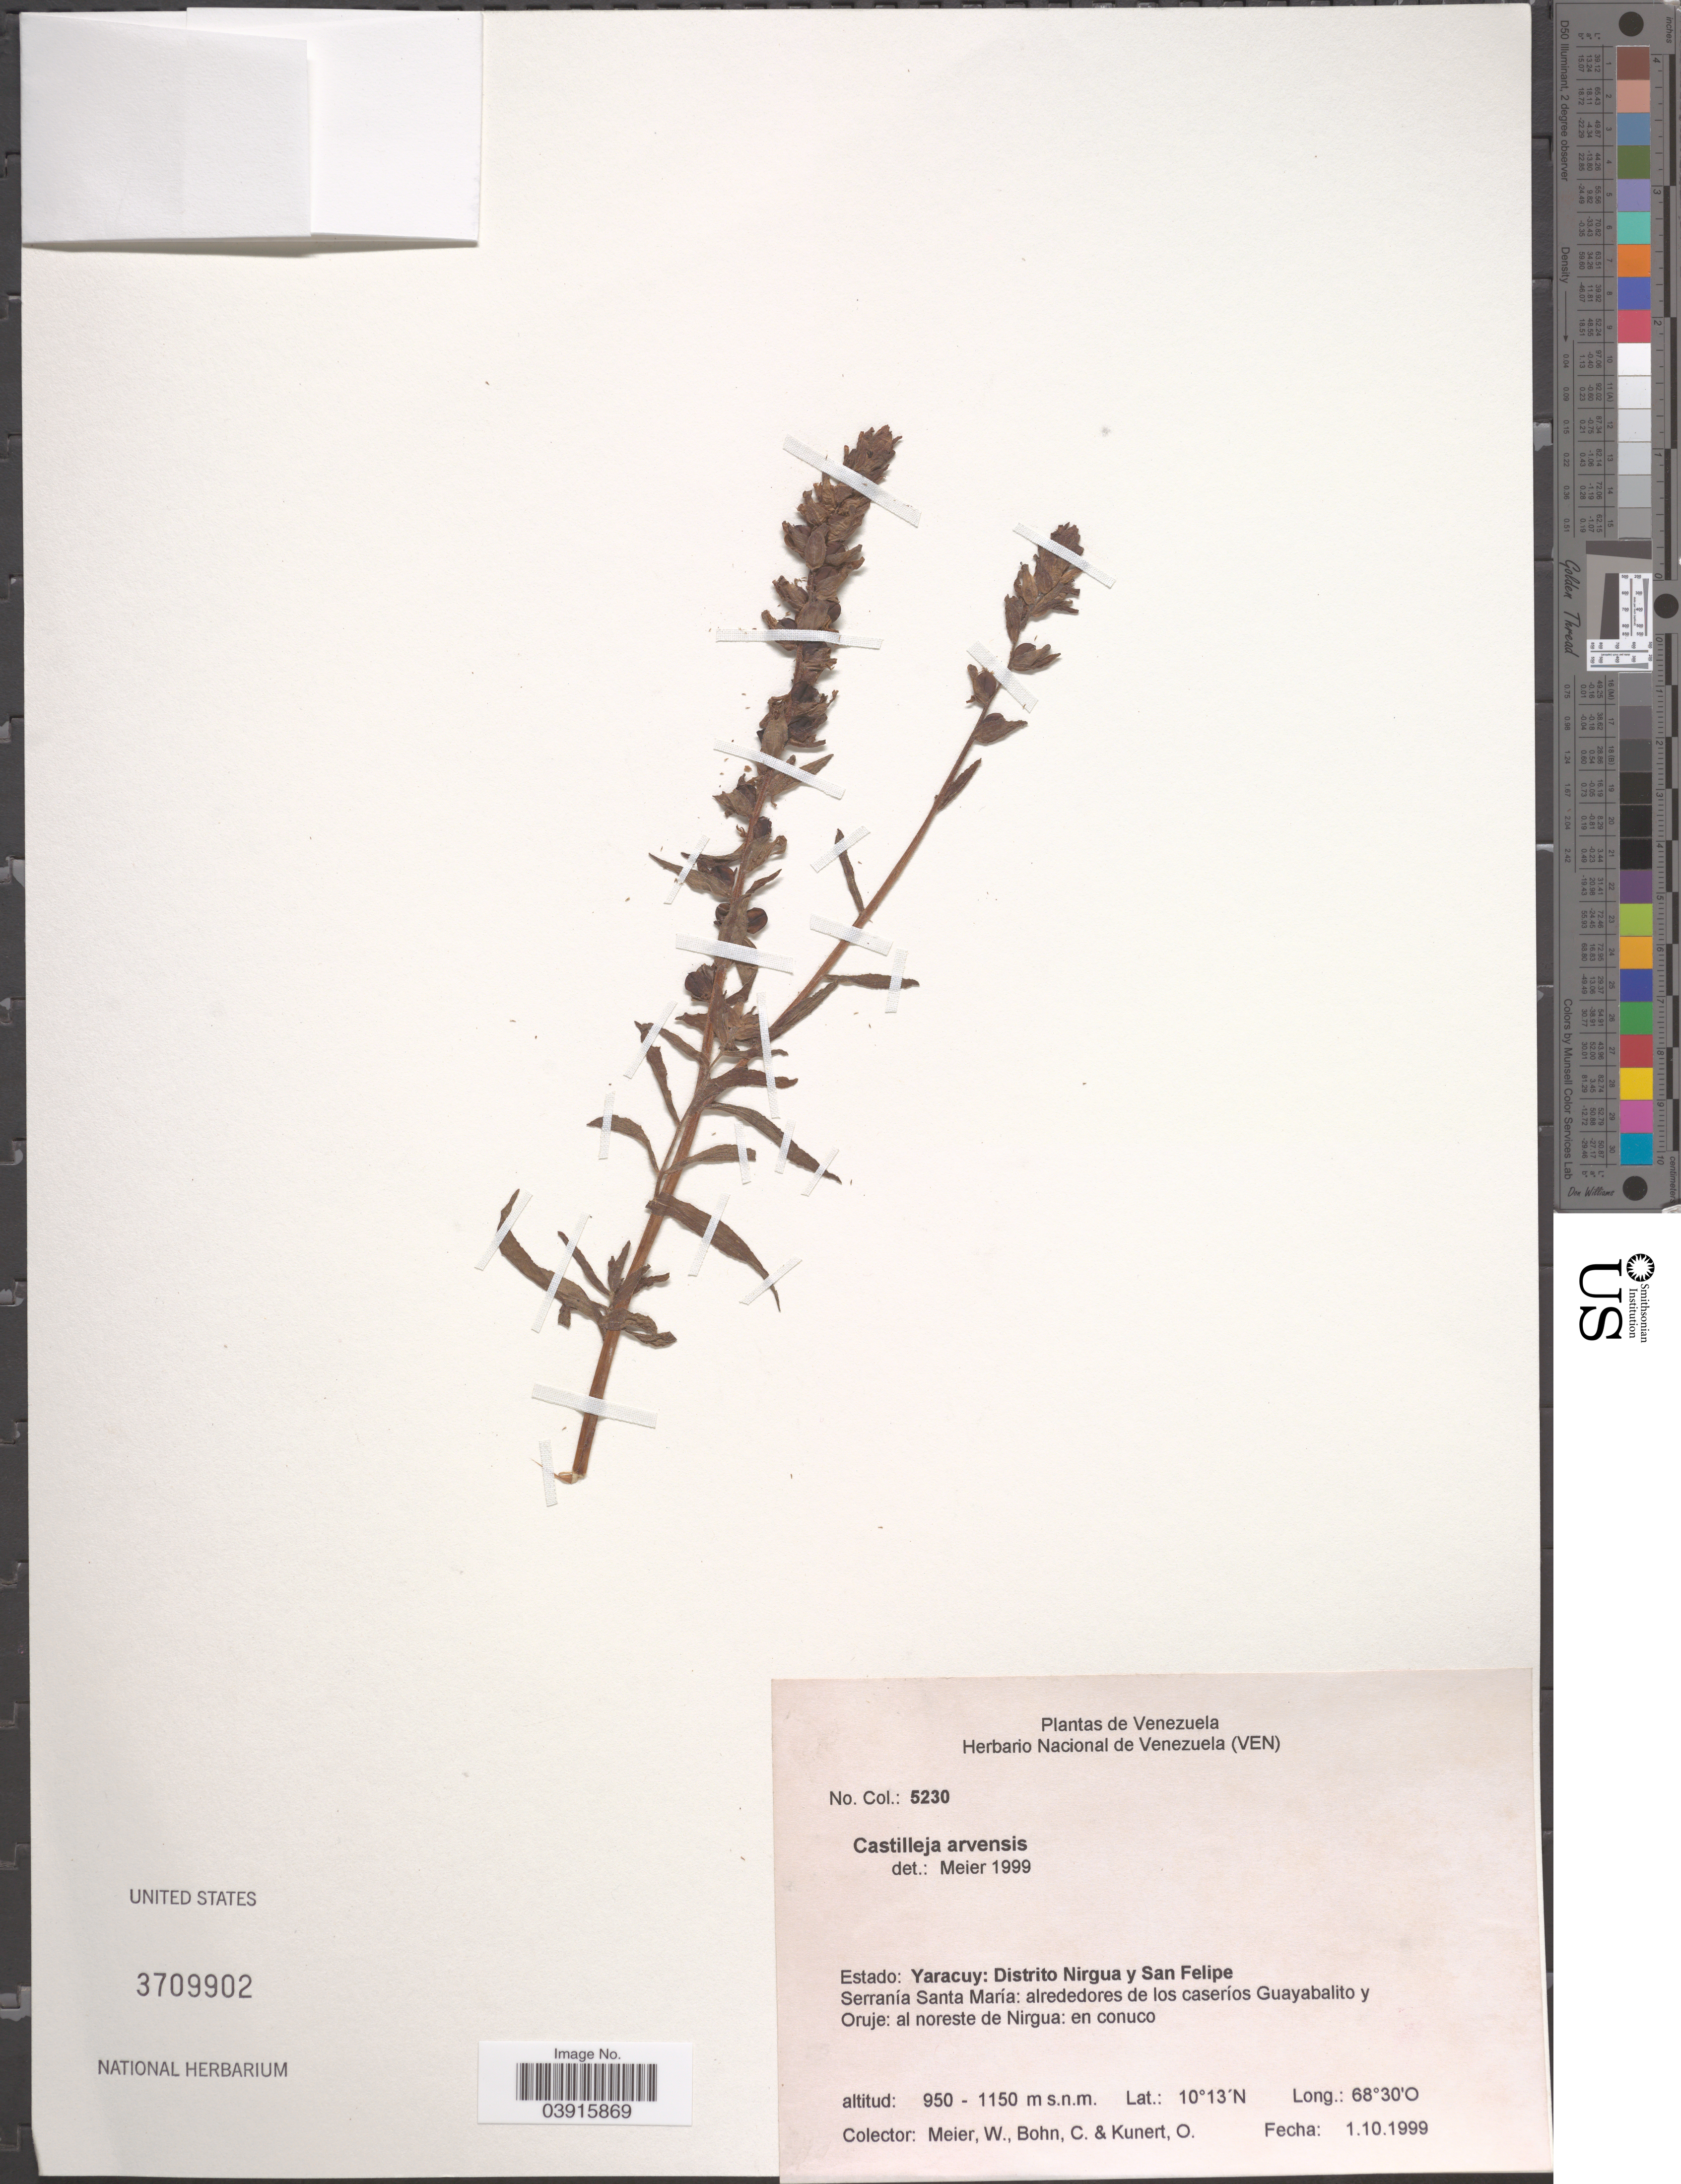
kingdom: Plantae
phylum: Tracheophyta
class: Magnoliopsida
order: Lamiales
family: Orobanchaceae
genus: Castilleja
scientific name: Castilleja arvensis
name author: Schltdl. & Cham.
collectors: W. Meier, C. Bohn & O. Kunert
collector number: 5230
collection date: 1999-10-01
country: Venezuela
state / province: Yaracuy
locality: Distrito Nirgua y San Felipe. Serranía Santa María: alrededores de los caseríos Guayabalito y Oruje: al noreste de Nirgua: en conuco.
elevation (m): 950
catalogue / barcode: US 3709902